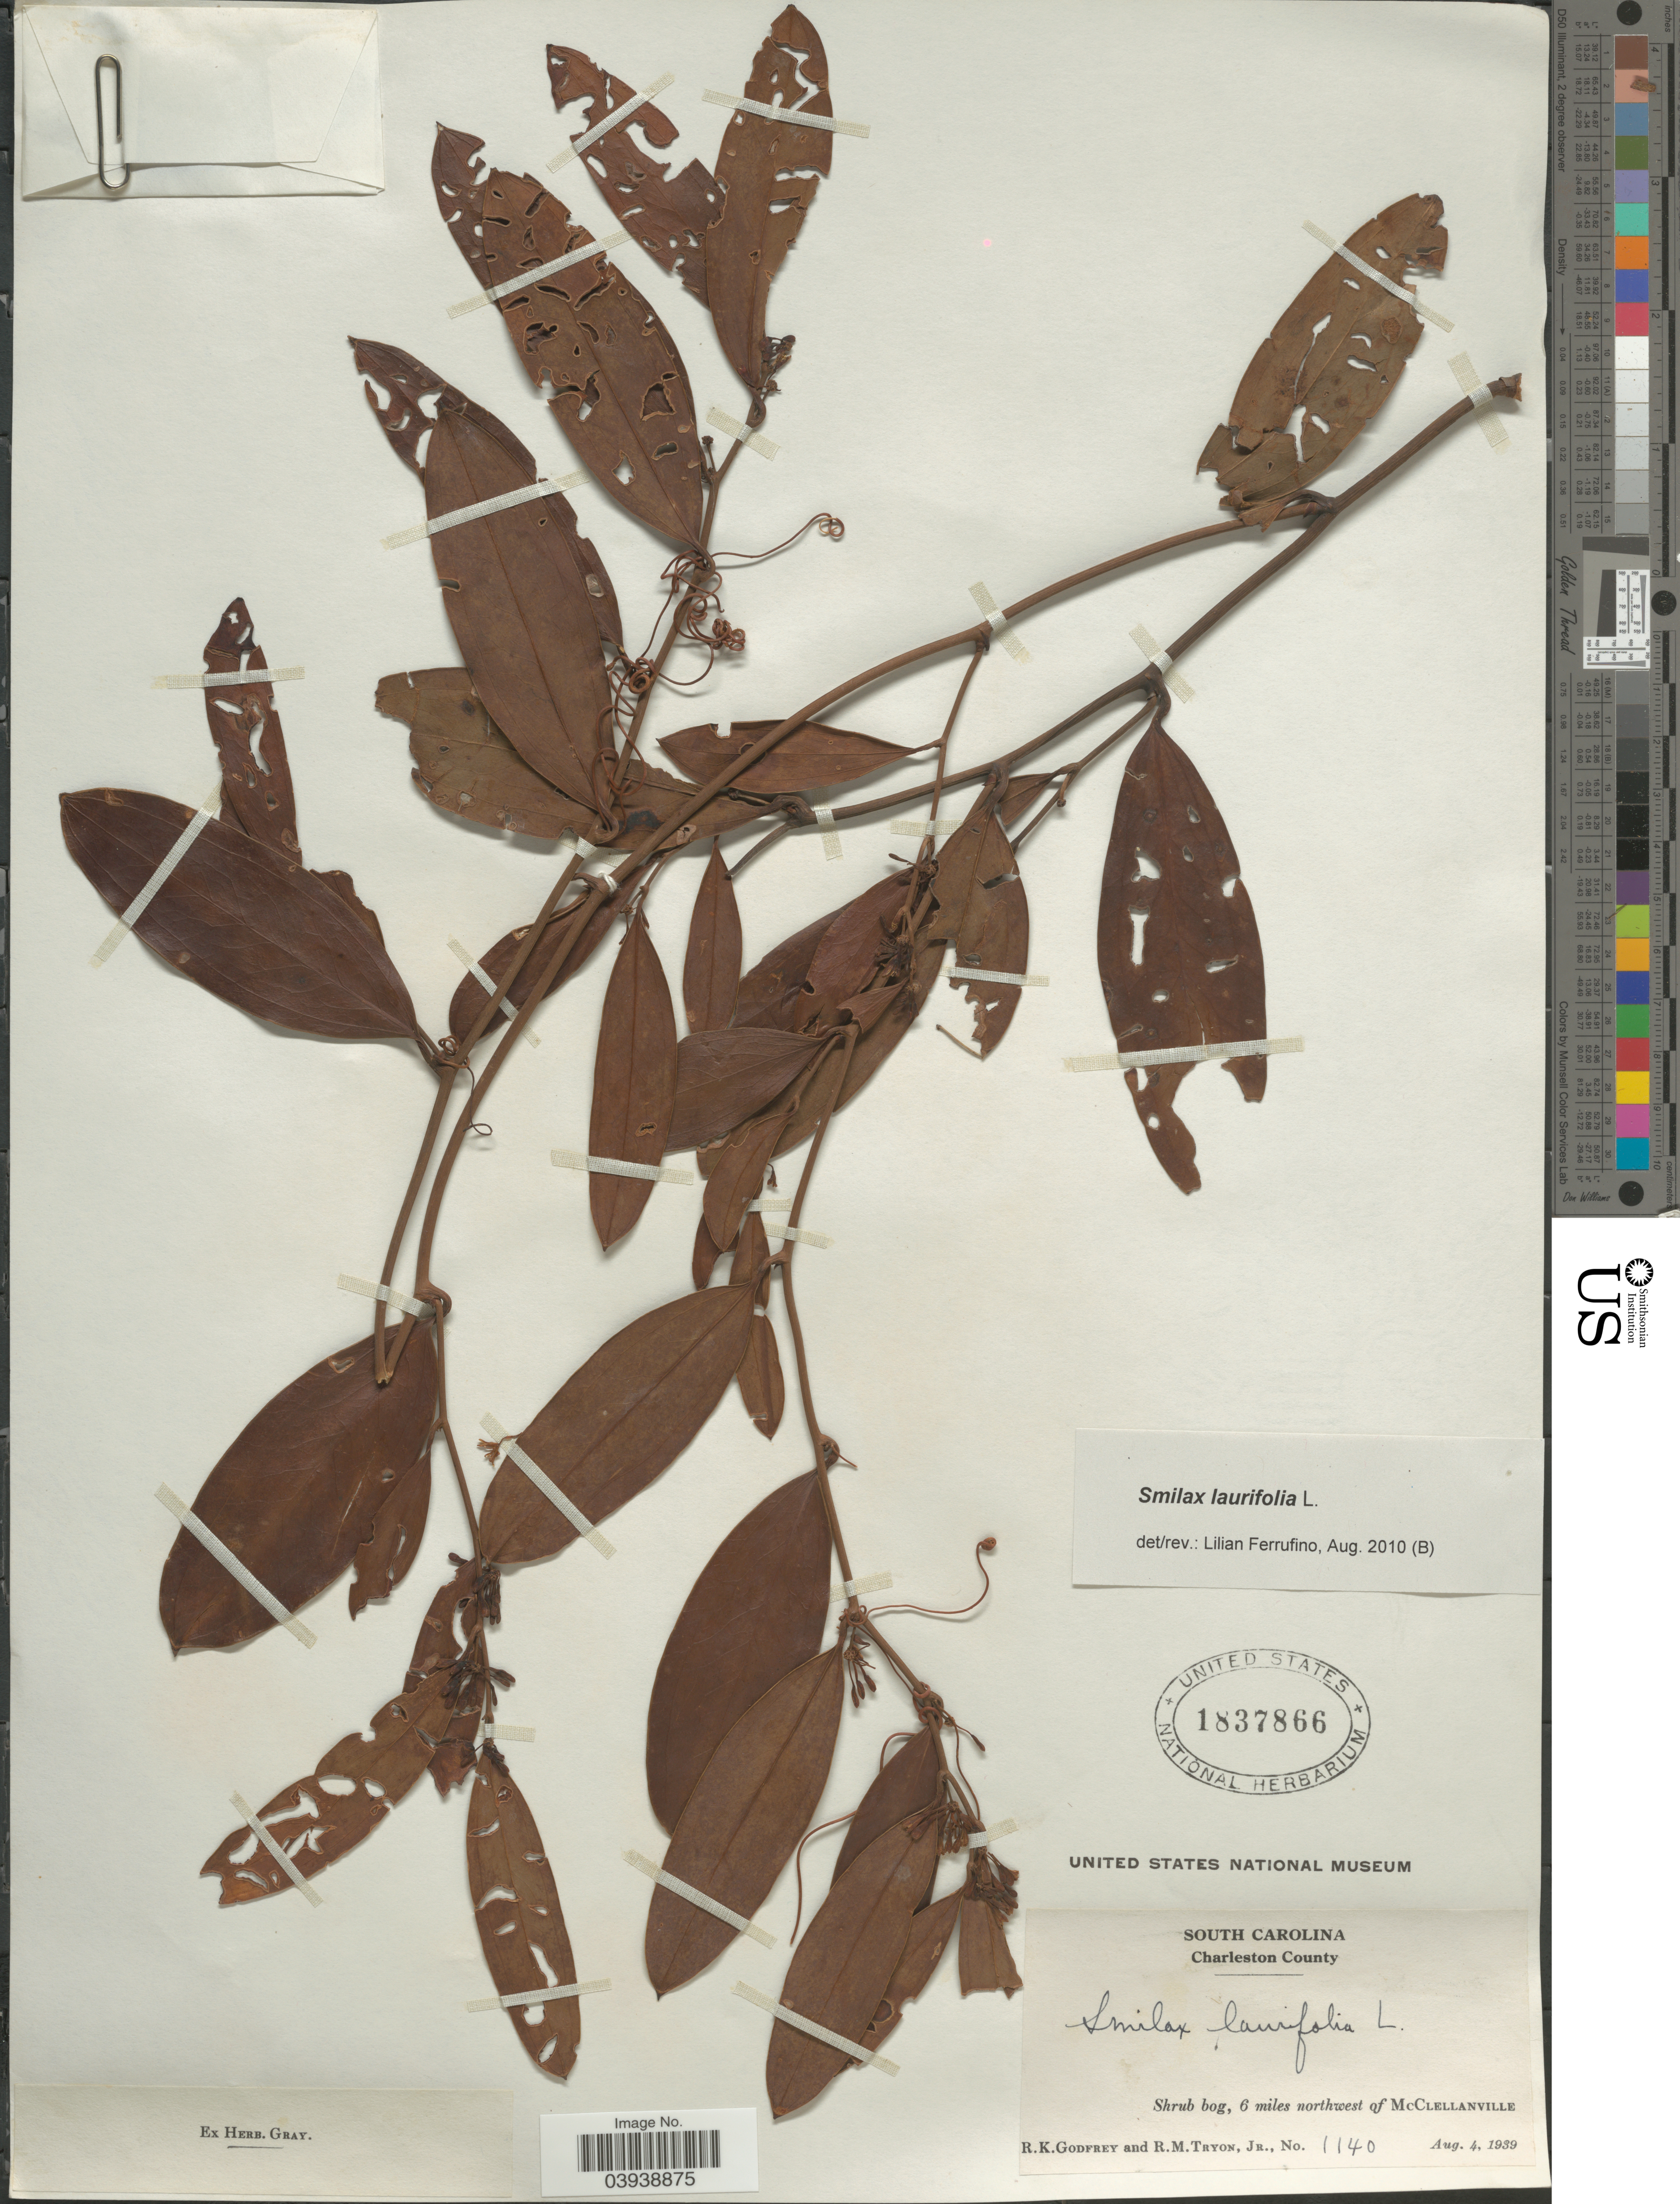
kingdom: Plantae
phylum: Tracheophyta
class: Liliopsida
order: Liliales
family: Smilacaceae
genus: Smilax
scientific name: Smilax laurifolia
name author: L.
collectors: R. K. Godfrey & R. Tryon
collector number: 1140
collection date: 1939-08-04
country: United States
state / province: South Carolina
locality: Charleston County. Shrub bog, 6 miles northwest of McClellanville.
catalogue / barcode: US 1837866